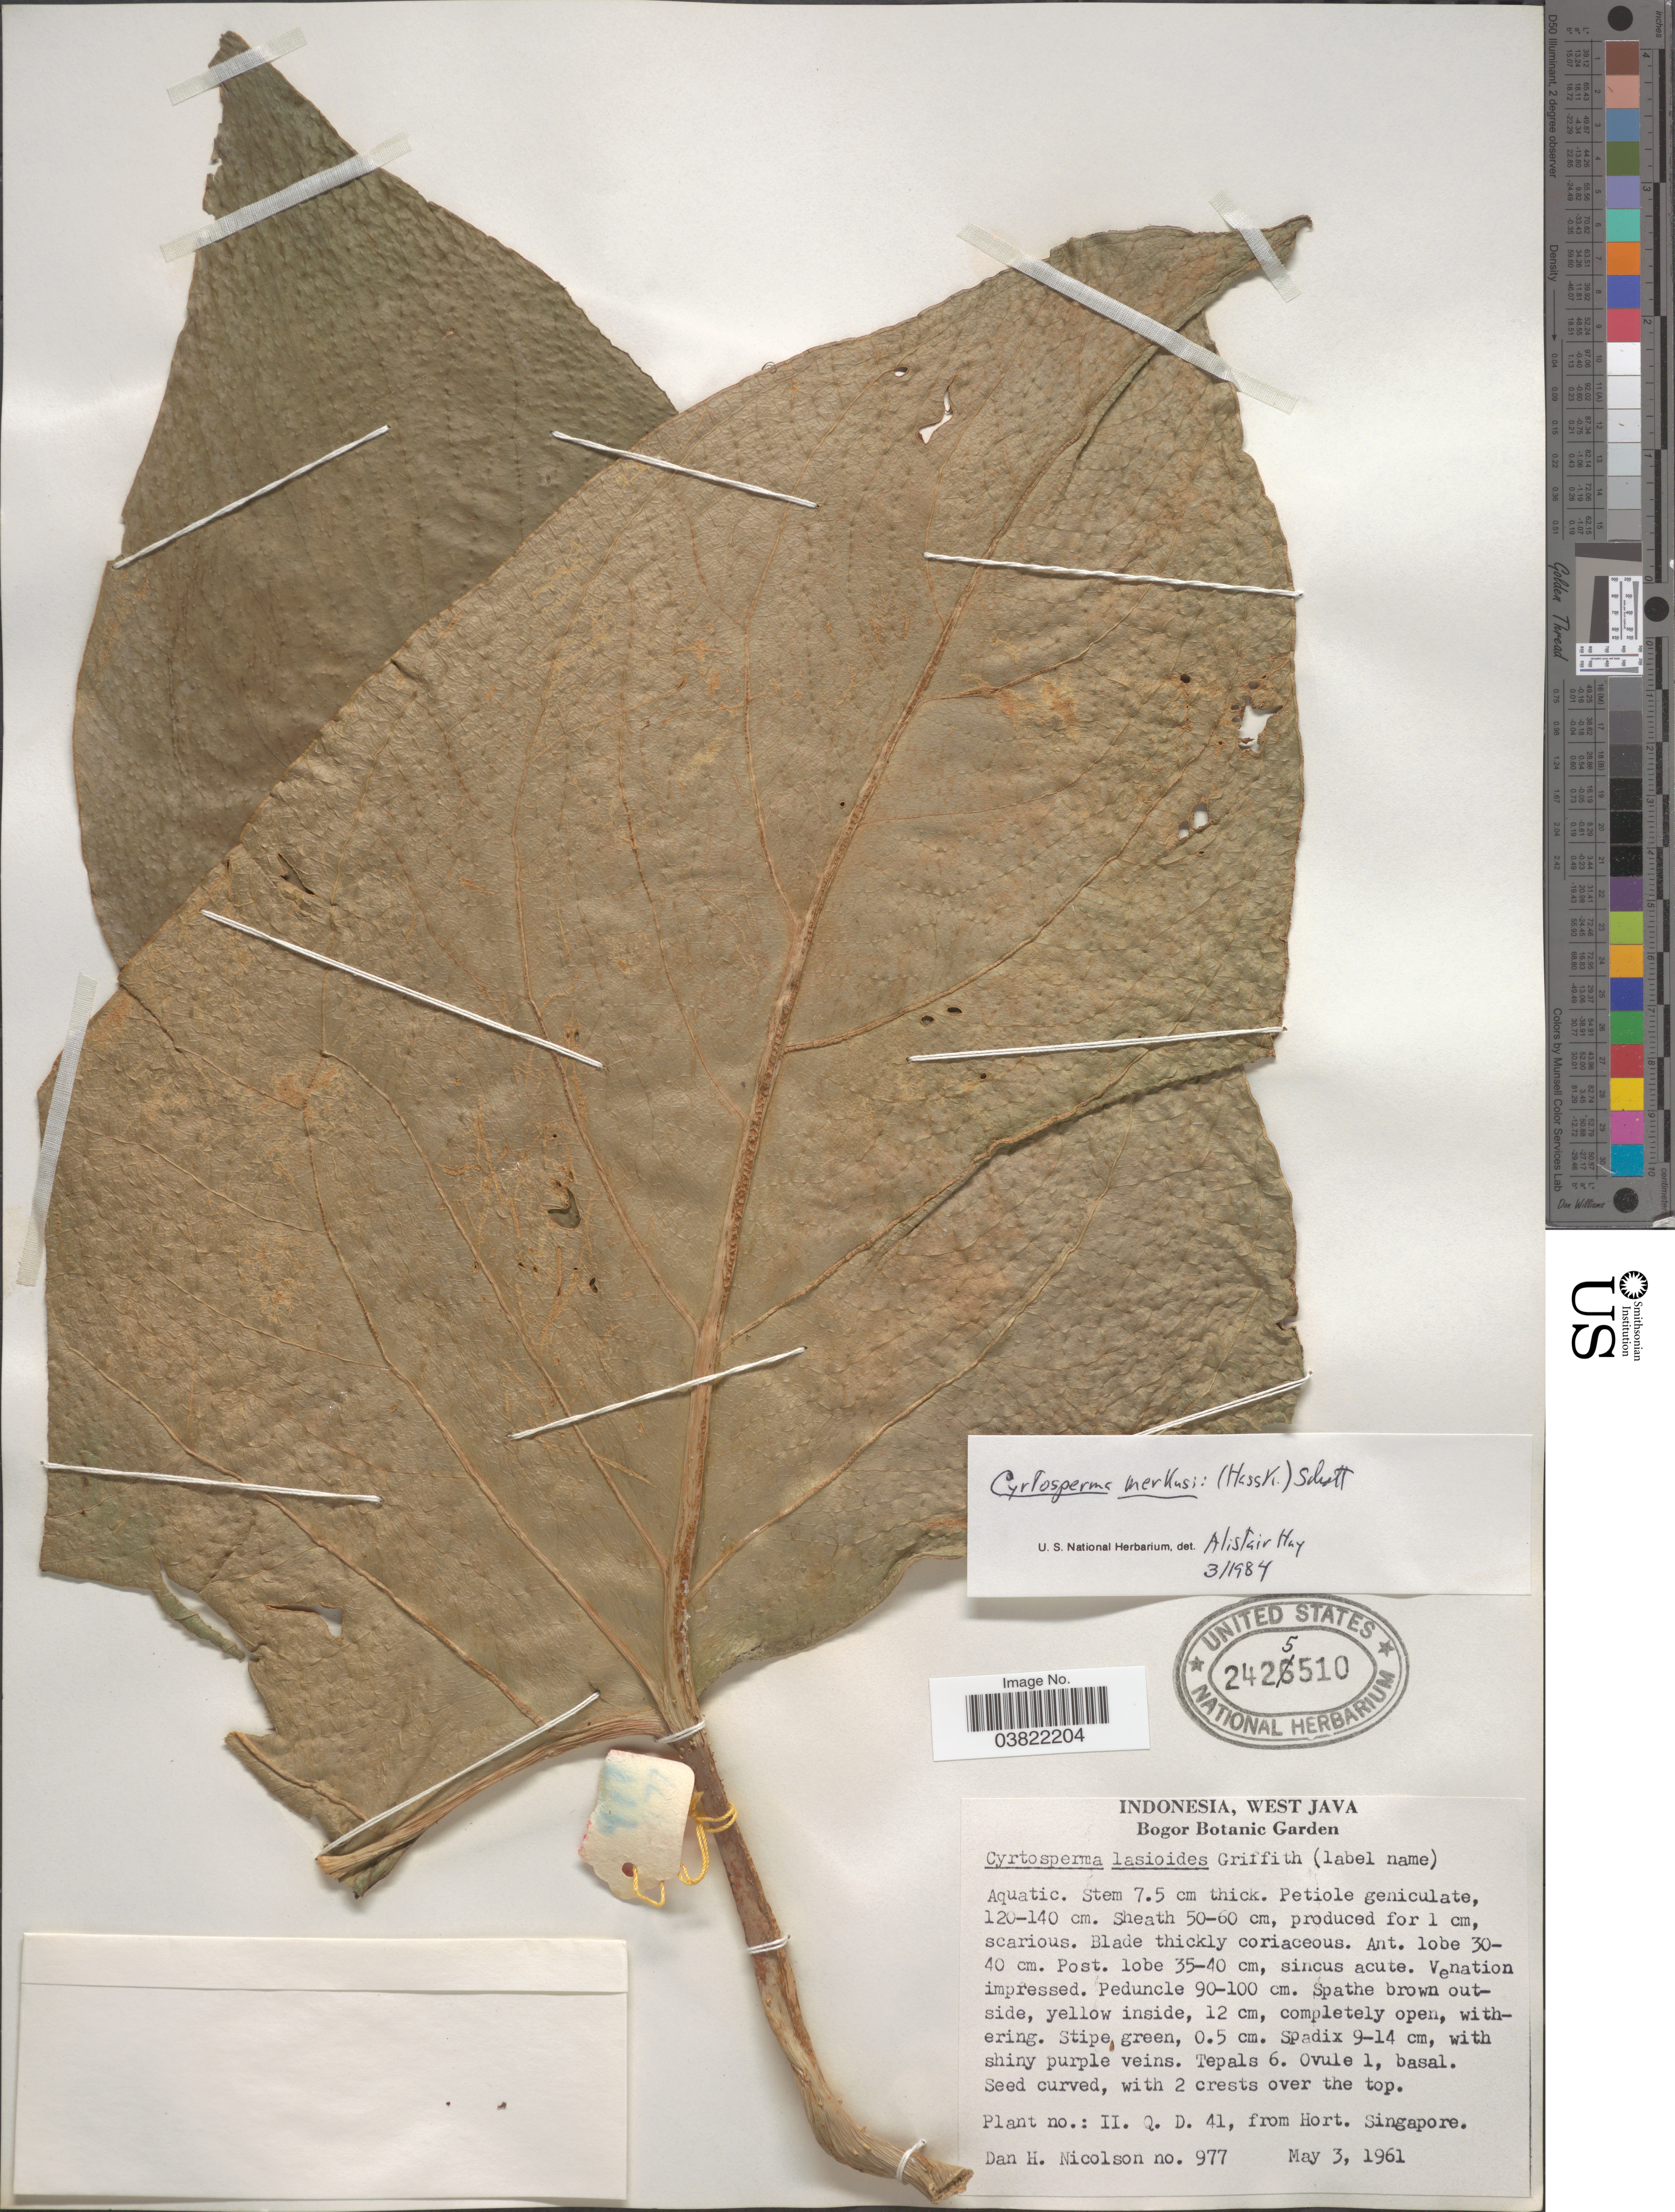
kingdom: Plantae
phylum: Tracheophyta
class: Liliopsida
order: Alismatales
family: Araceae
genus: Cyrtosperma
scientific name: Cyrtosperma merkusii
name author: (Hassk.) Schott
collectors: D. H. Nicolson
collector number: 977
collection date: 1961-05-03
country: Indonesia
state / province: Java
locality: West Java. Bogor Botanic Garden.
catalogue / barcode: US 2425510